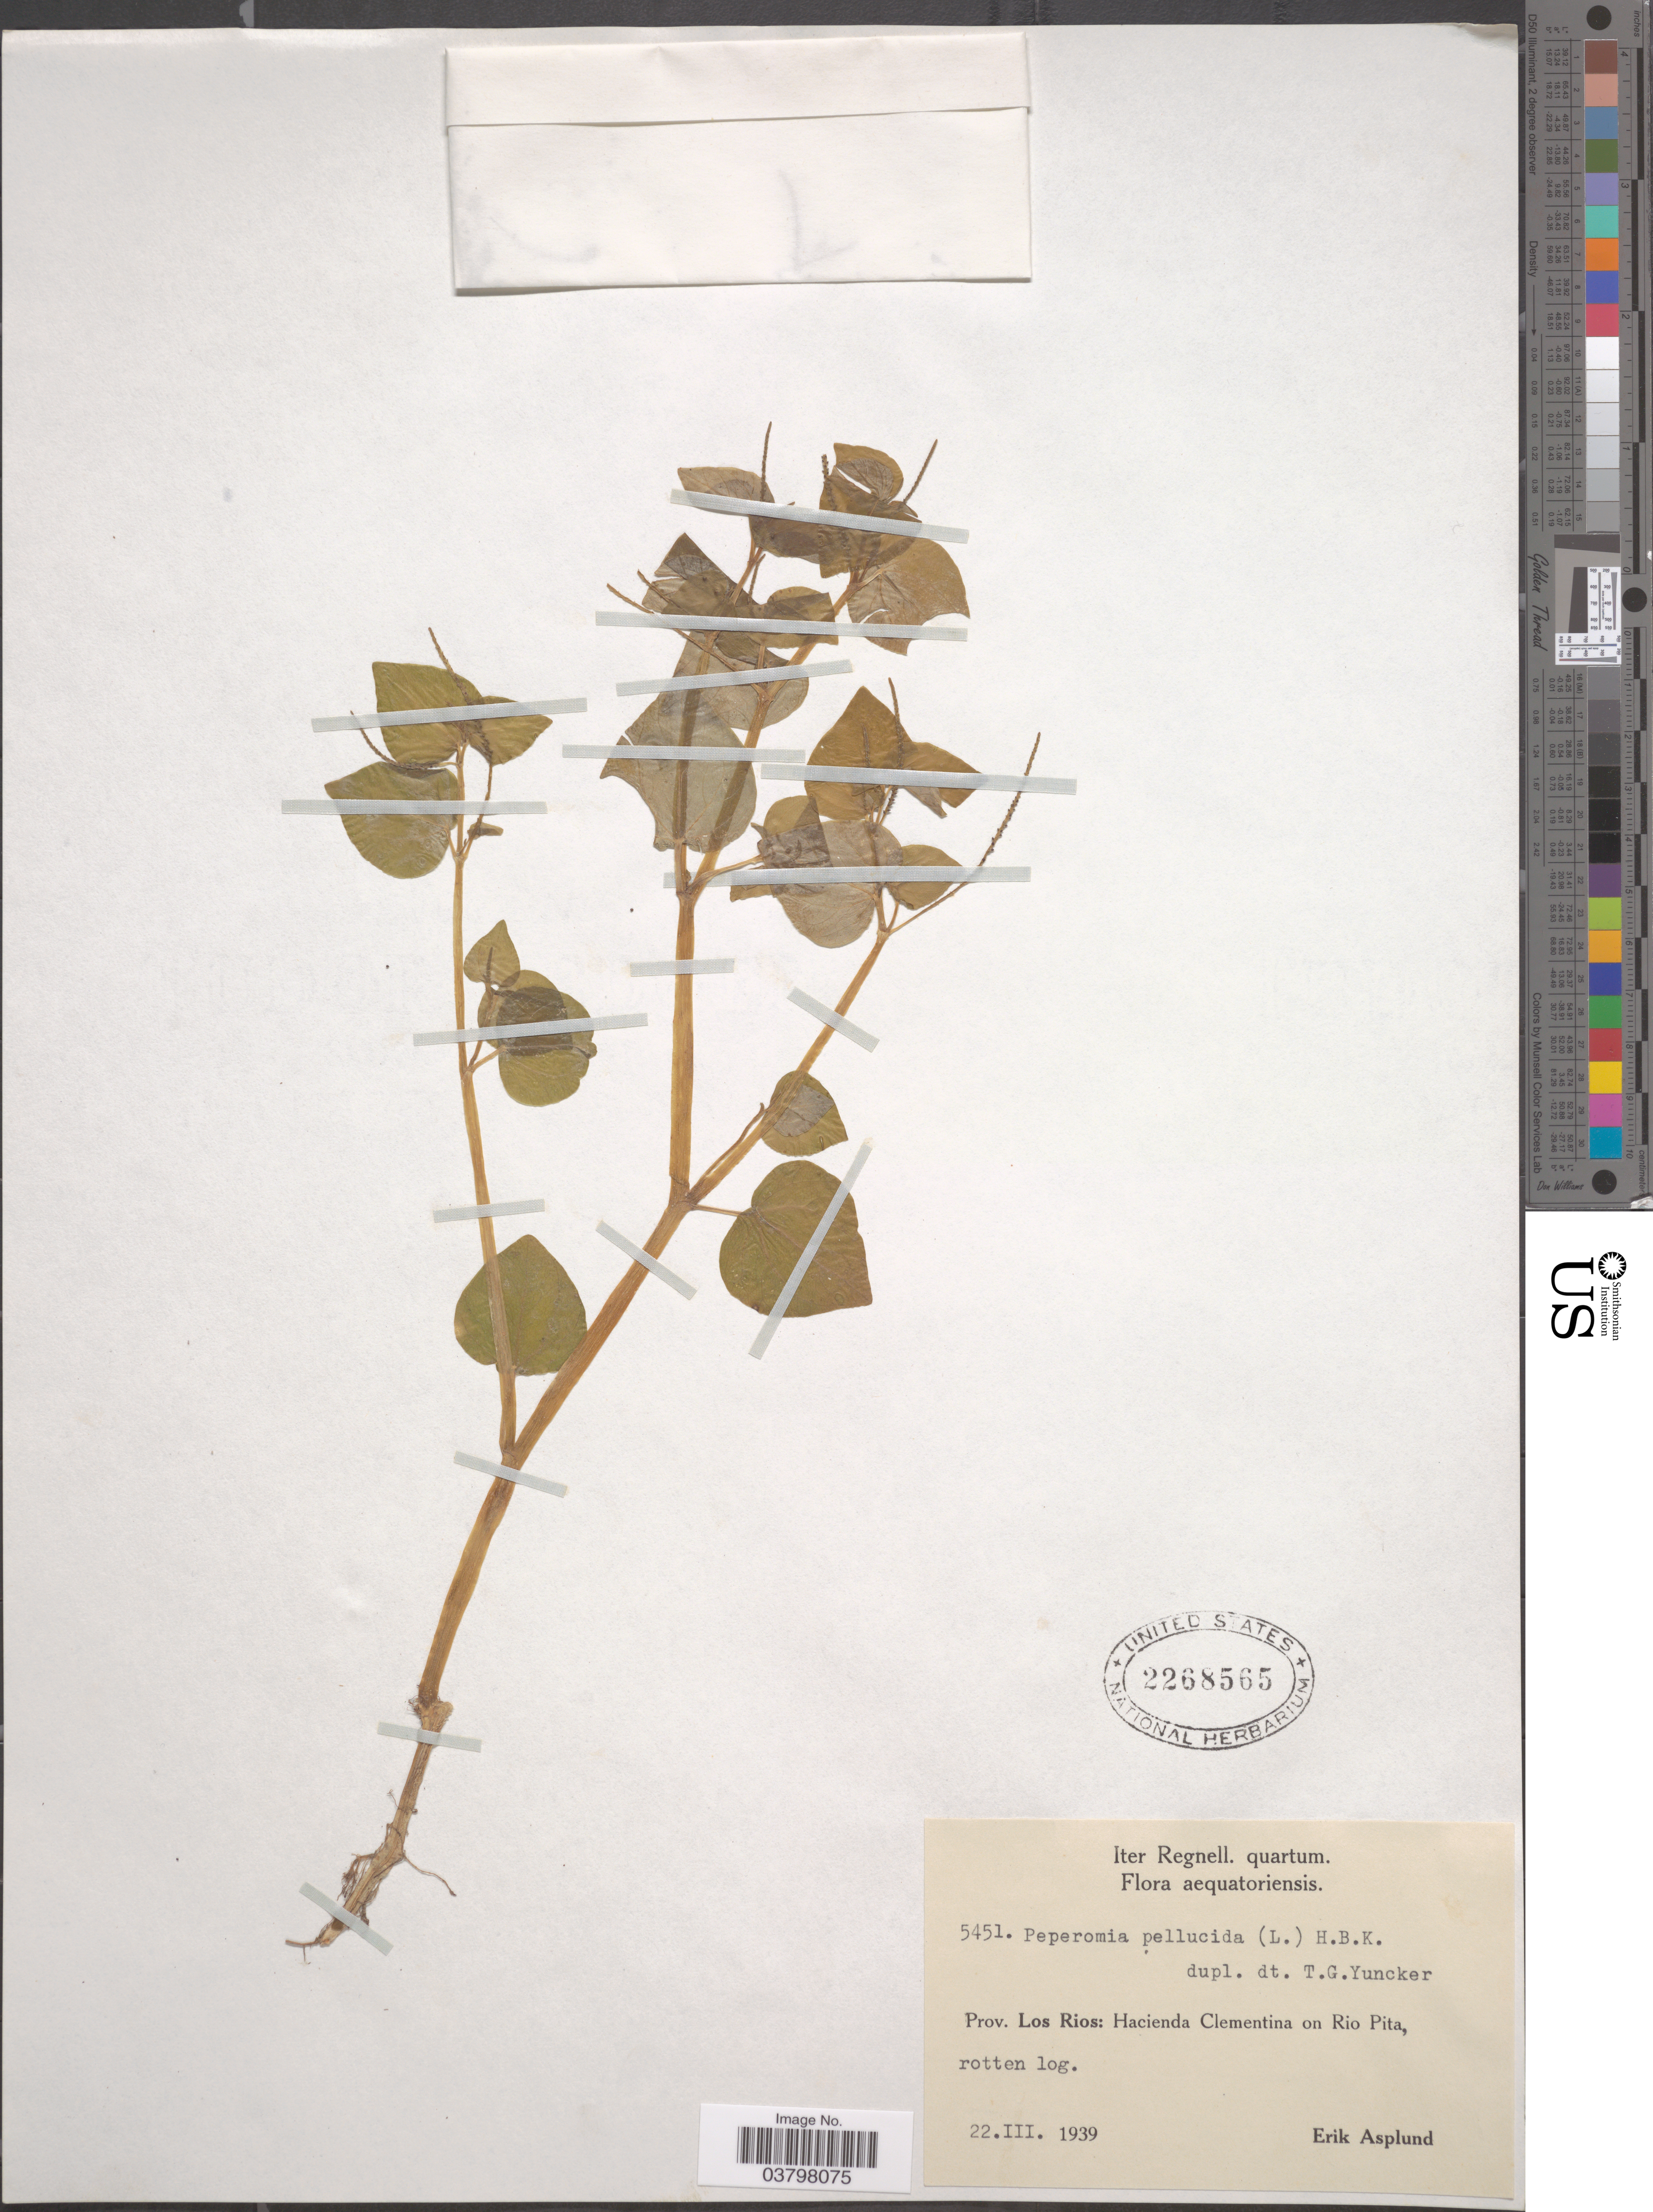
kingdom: Plantae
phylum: Tracheophyta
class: Magnoliopsida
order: Piperales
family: Piperaceae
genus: Peperomia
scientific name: Peperomia pellucida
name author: (L.) Kunth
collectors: E. Asplund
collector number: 5451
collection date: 1939-03-22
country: Ecuador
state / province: Los Ríos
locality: Hacienda Clementina on Rio Pita.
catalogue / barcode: US 2268565